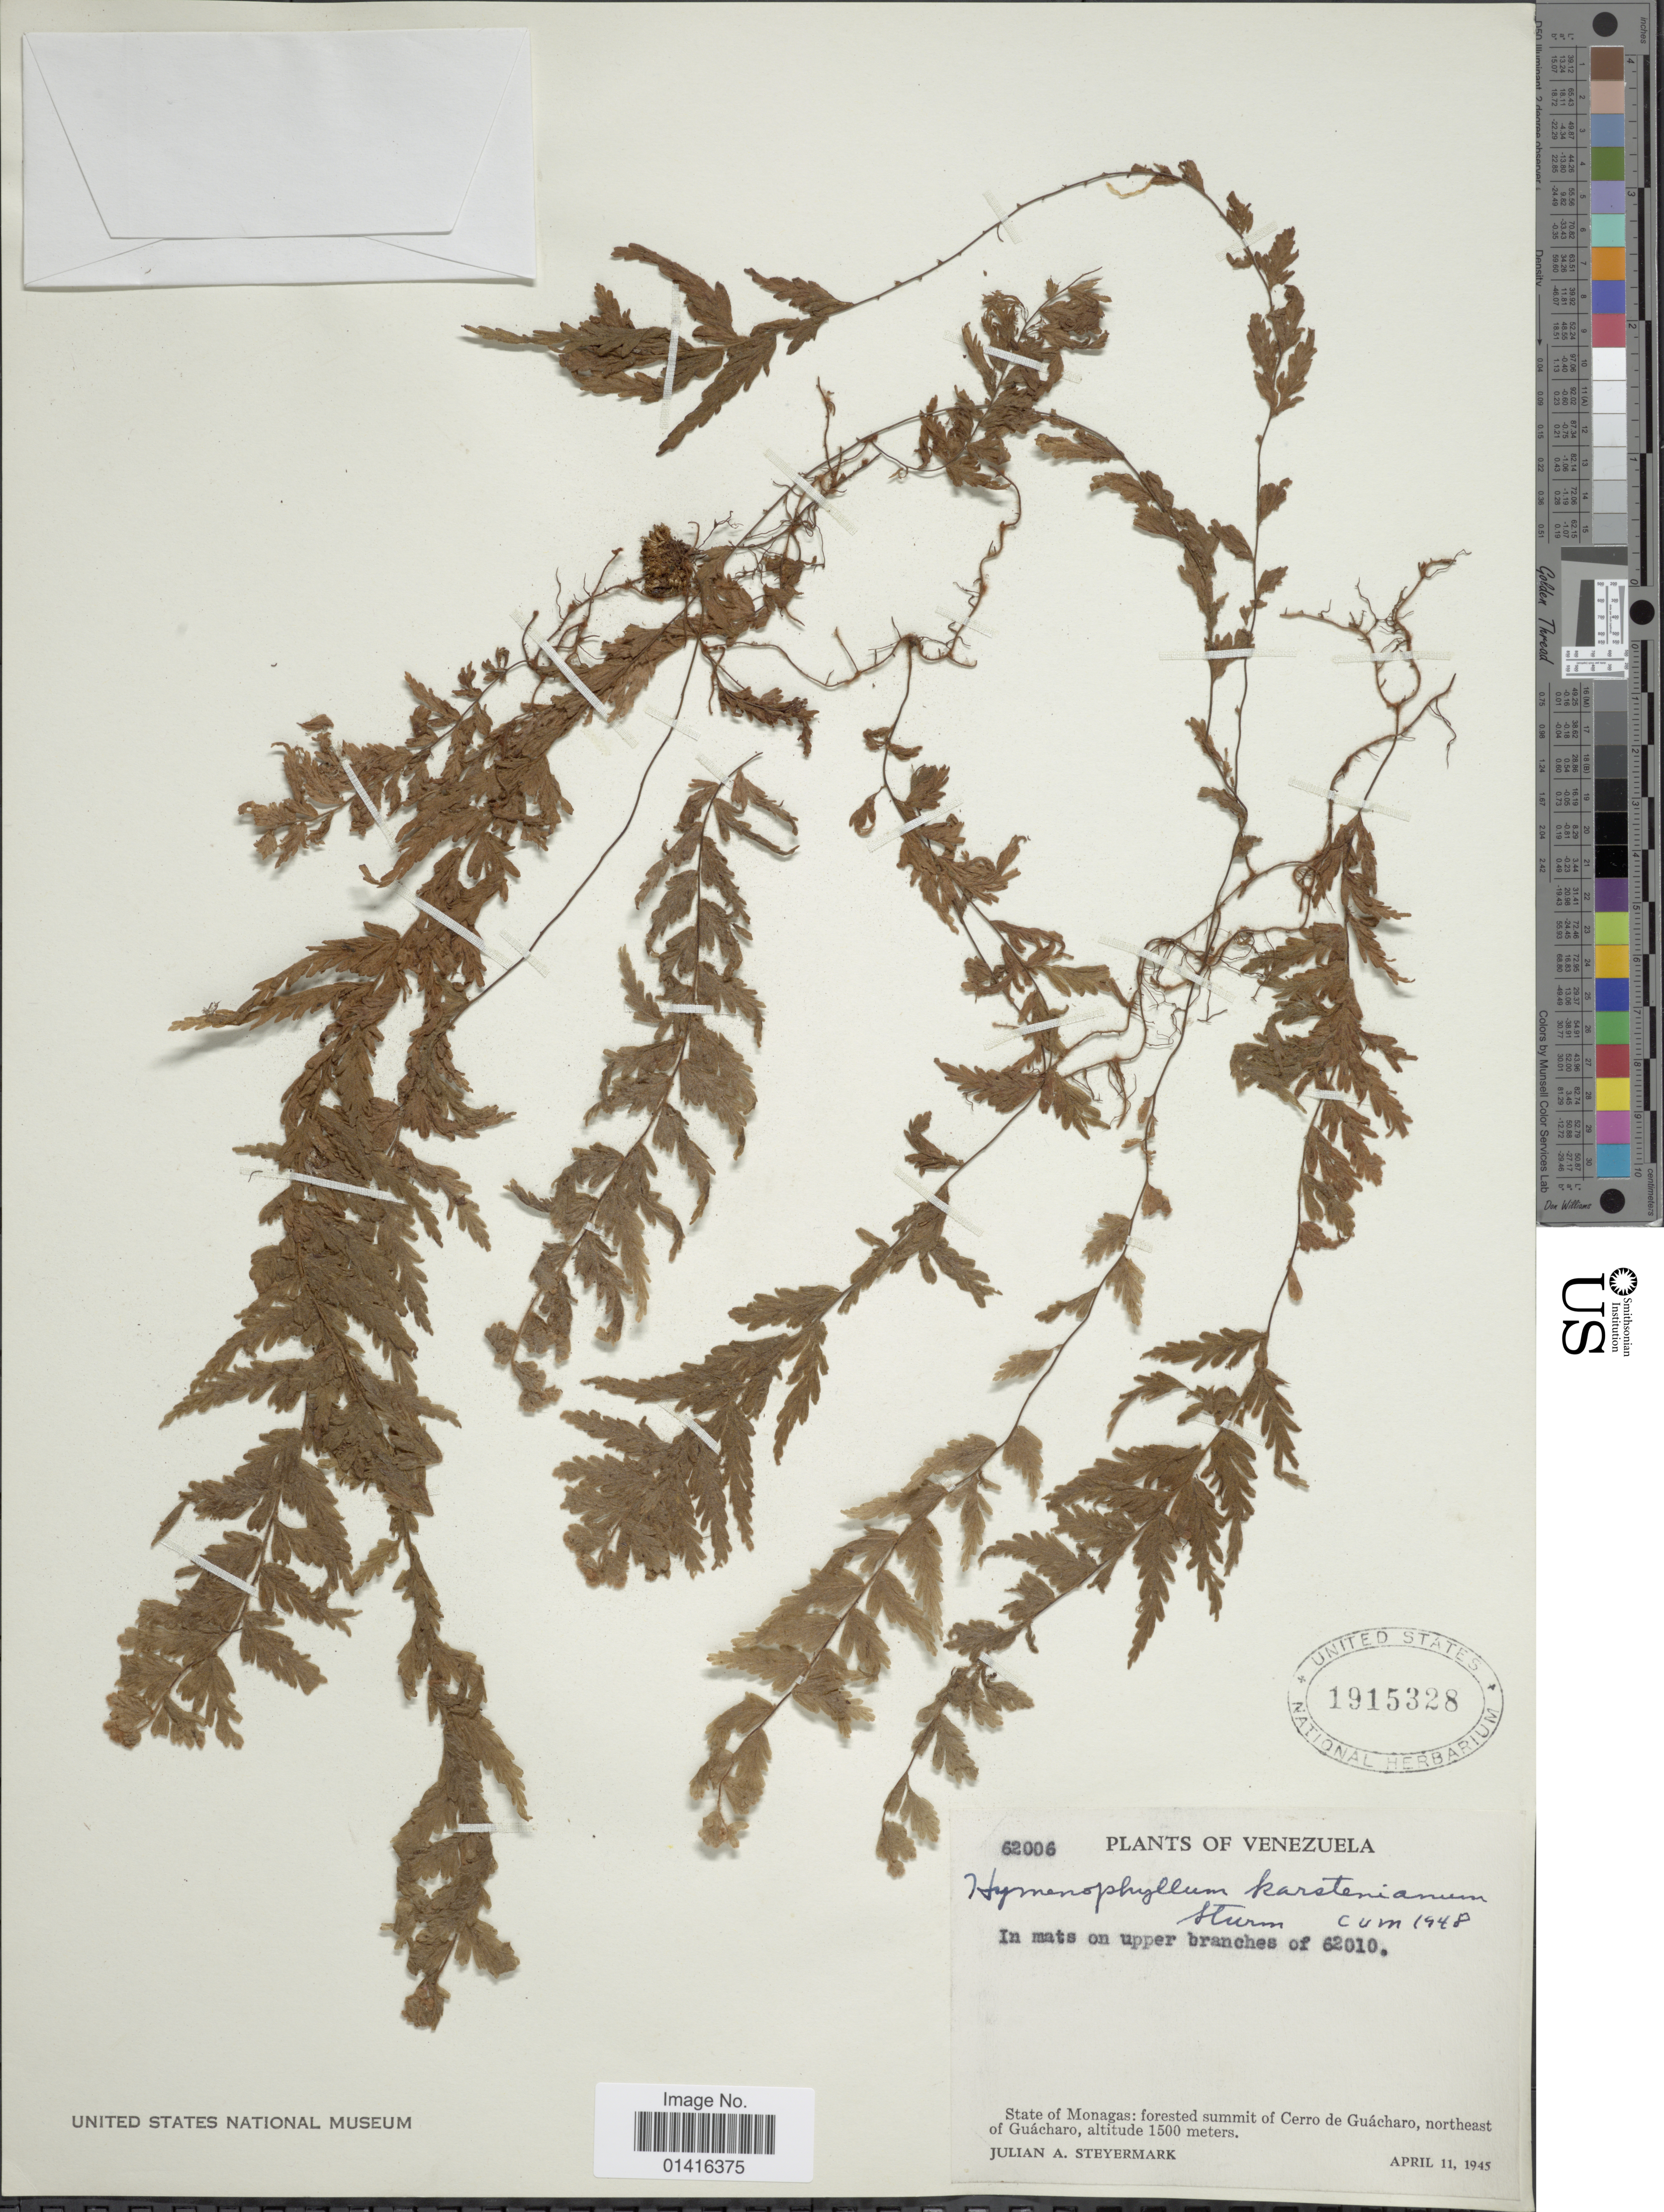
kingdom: Plantae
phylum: Tracheophyta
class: Polypodiopsida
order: Hymenophyllales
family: Hymenophyllaceae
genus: Hymenophyllum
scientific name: Hymenophyllum karstenianum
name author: J.W. Sturm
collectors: J. Steyermark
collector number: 52006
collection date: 1945-04-11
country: Venezuela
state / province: Monagas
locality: Forested summit of Cerro de Guácharo, northeast of Guácharo.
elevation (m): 1500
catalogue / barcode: US 1915328